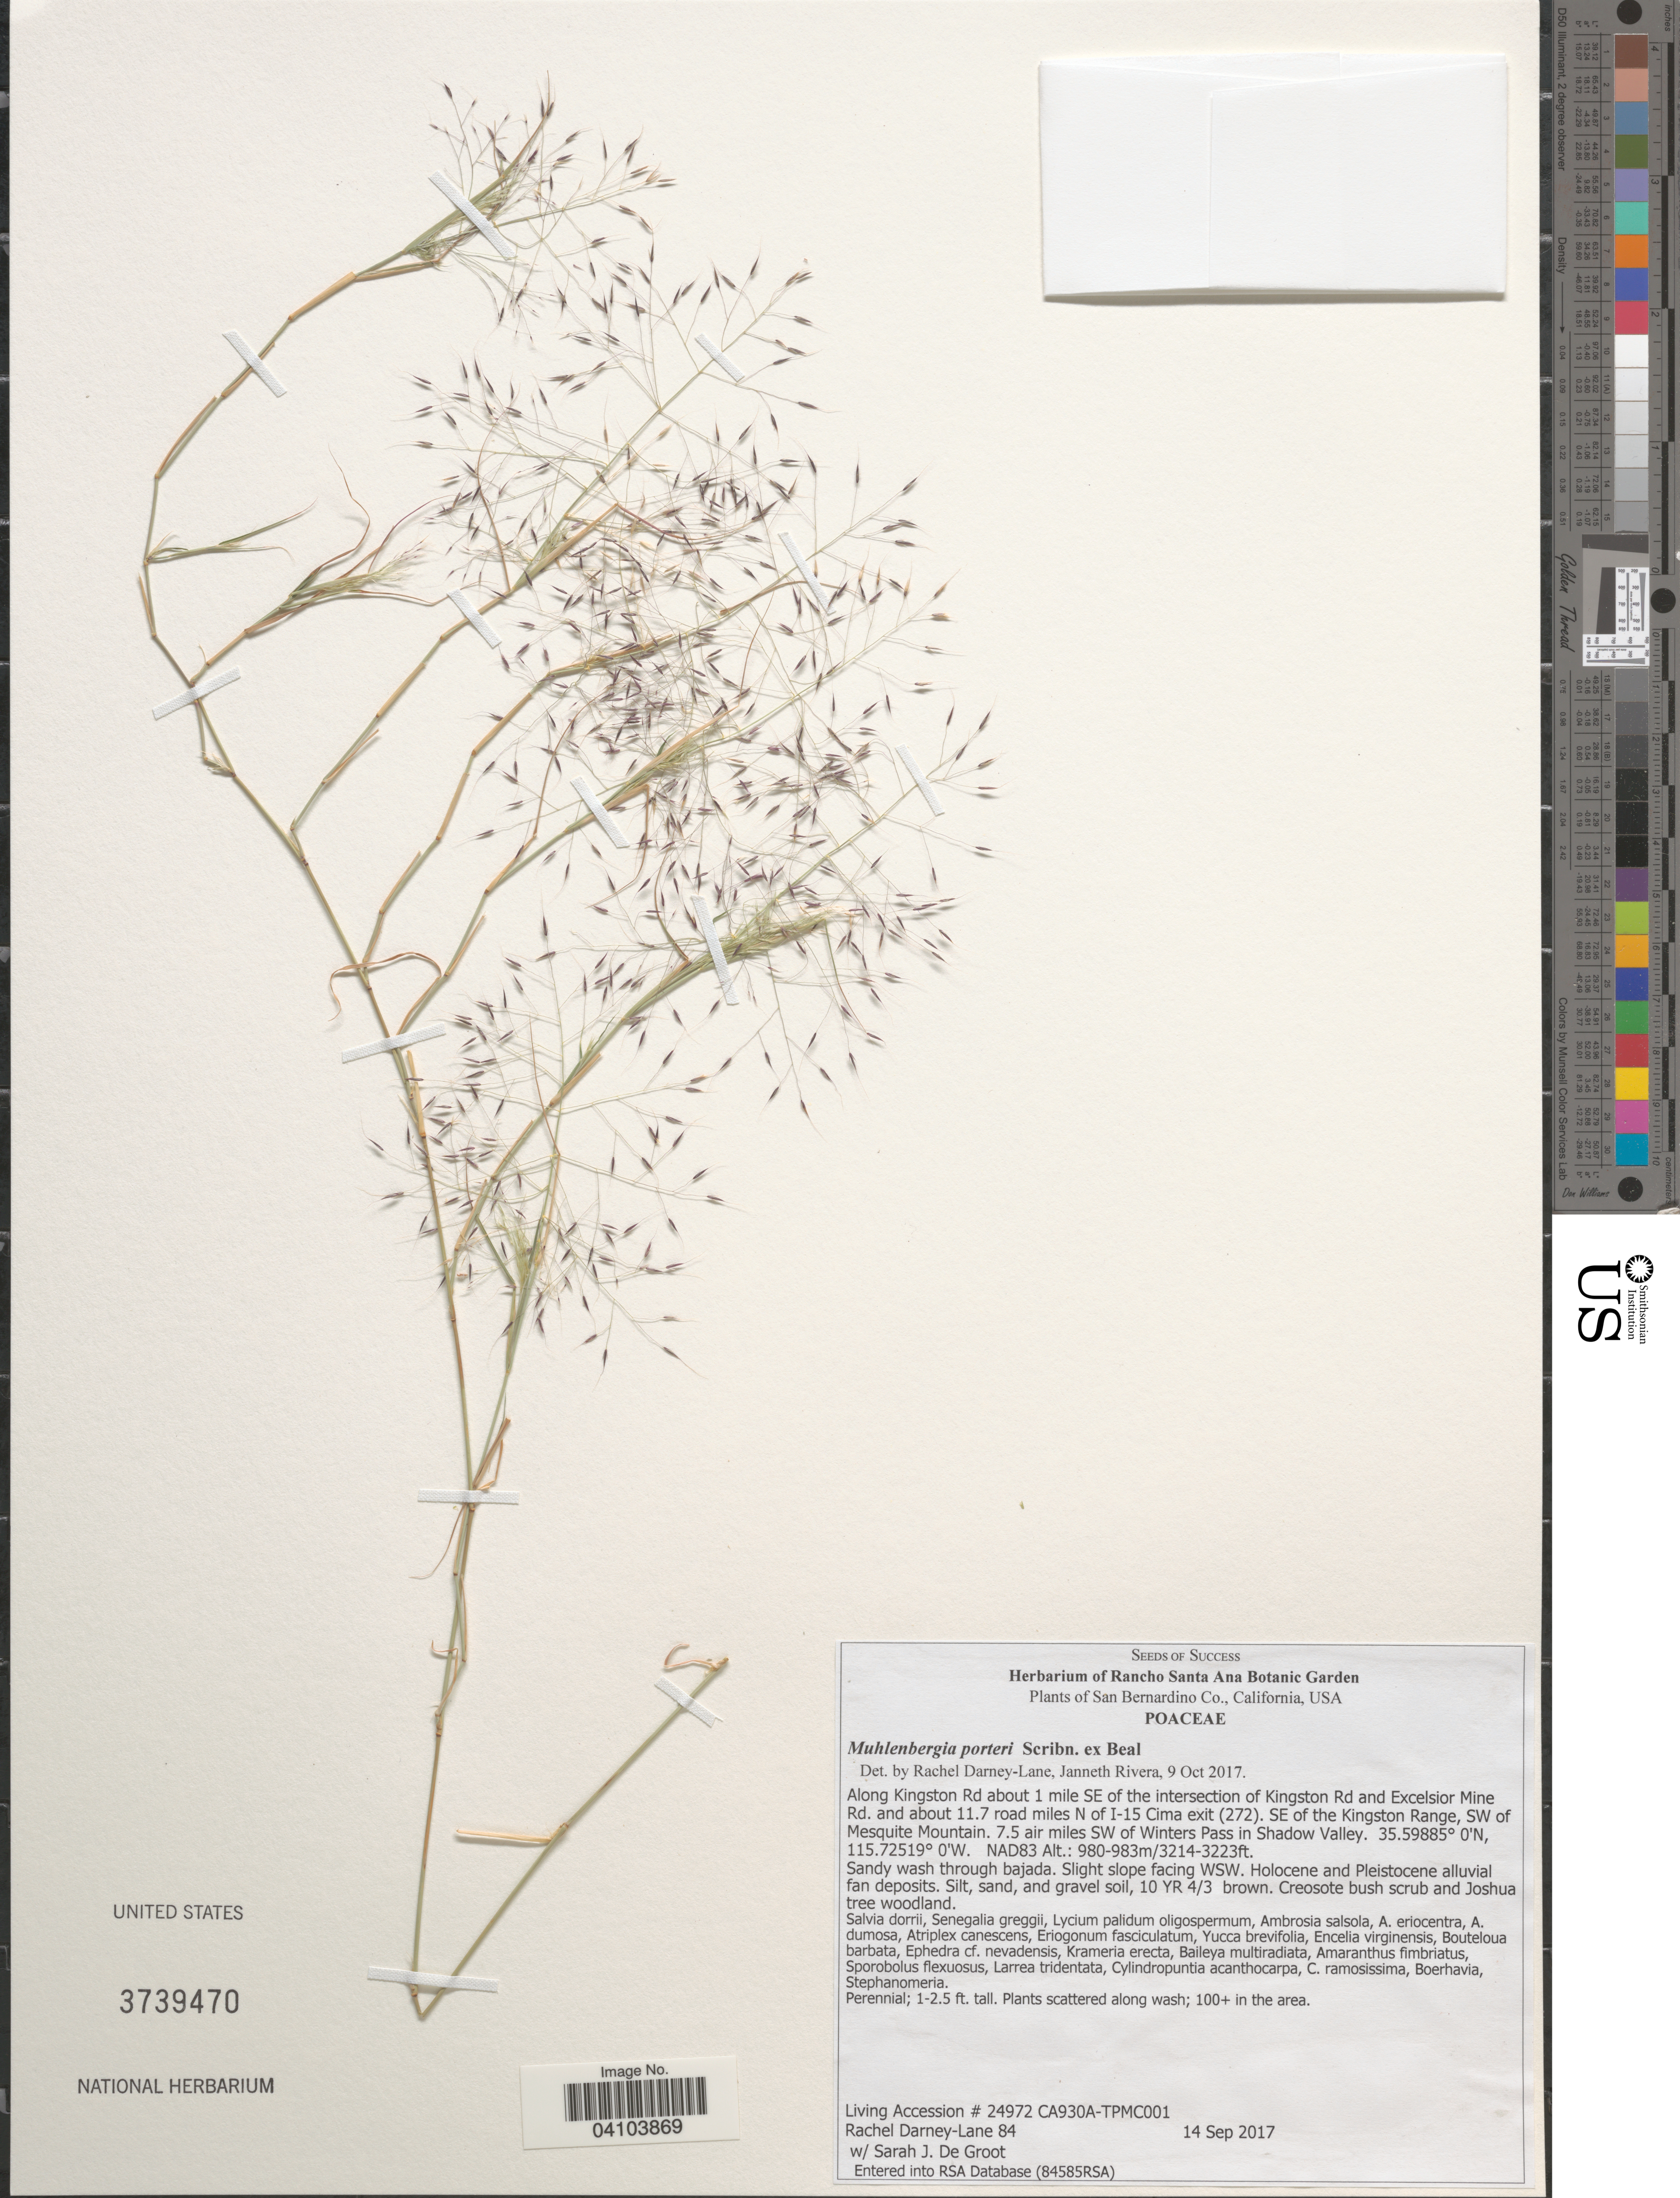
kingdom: Plantae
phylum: Tracheophyta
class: Liliopsida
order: Poales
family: Poaceae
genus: Muhlenbergia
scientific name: Muhlenbergia porteri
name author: Scribn. in W.J. Beal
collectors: R. Darney-Lane & S. De Groot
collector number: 84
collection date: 2017-09-14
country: United States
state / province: California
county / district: San Bernardino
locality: San Bernardino Co. Along Kingston Rd about 1 mile SE of the intersection of Kingston Rd and Excelsior Mine Rd. and about 11.7 road miles N of I-15 Cima exit (272). SE of the Kingston Range, SW of Mesquite Mountain. 7.5 air miles SW of Winters Pass in Shadow Valley. NAD83.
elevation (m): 980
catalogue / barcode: US 3739470